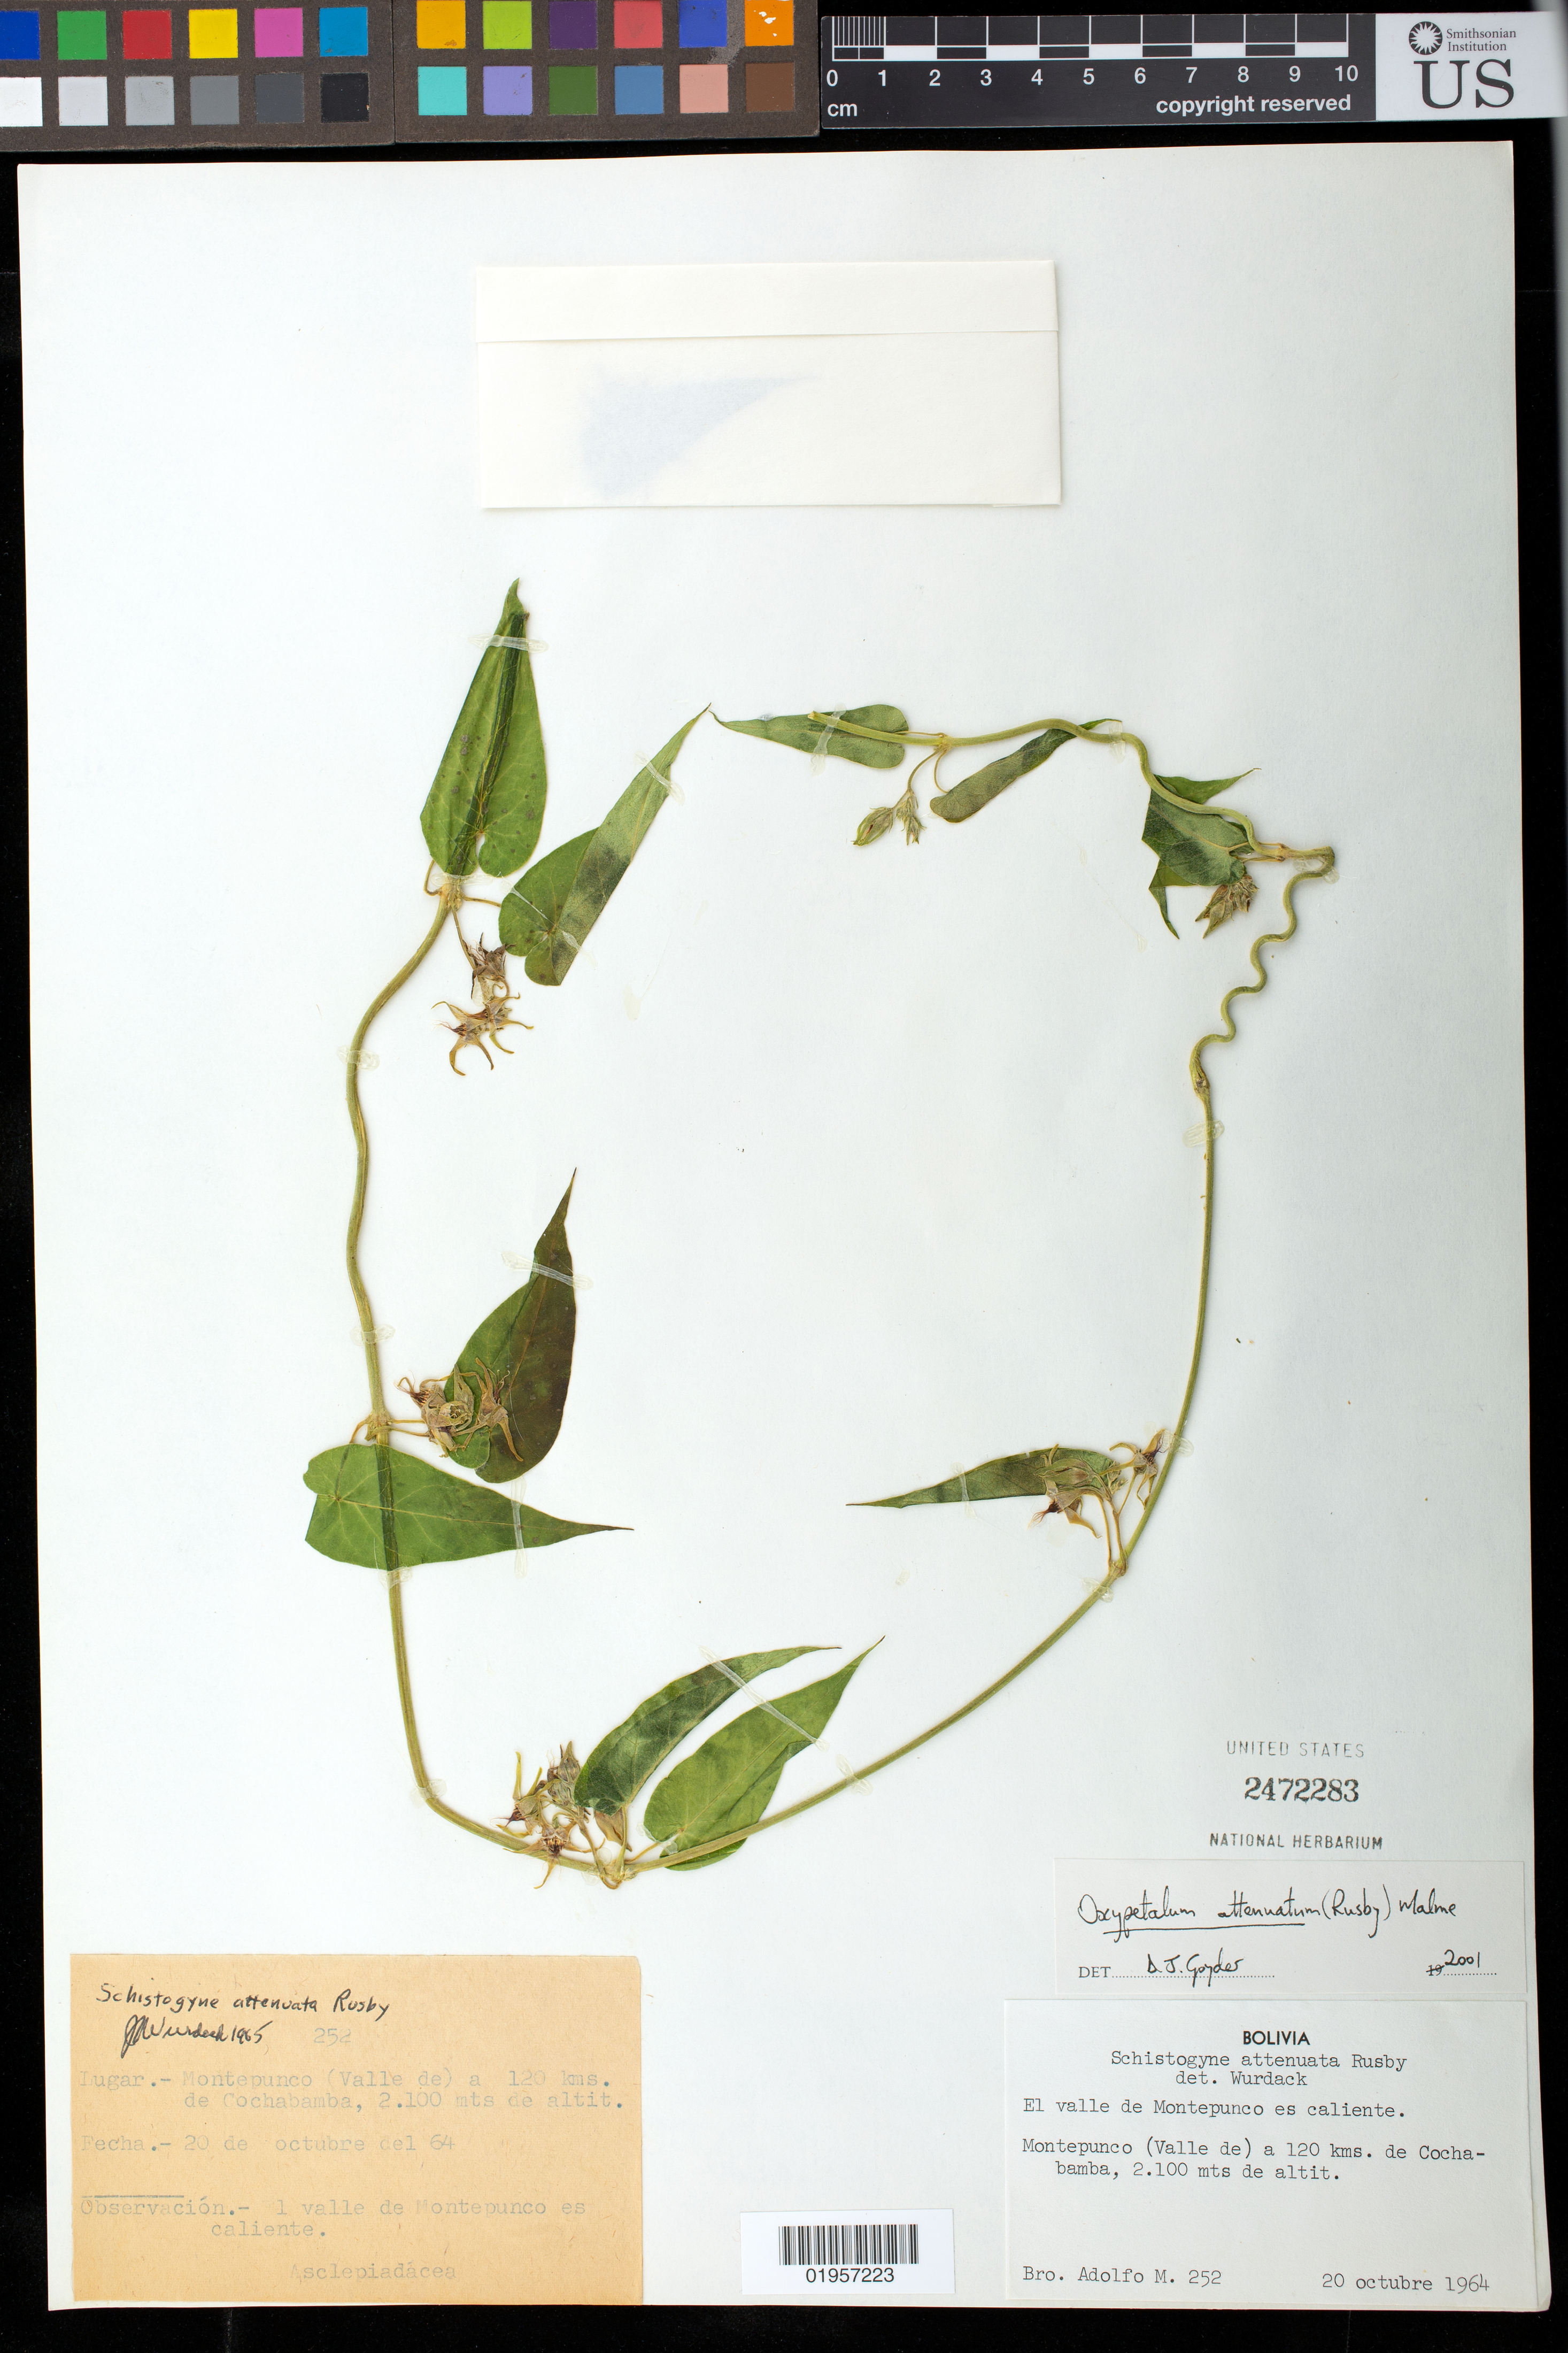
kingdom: Plantae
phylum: Tracheophyta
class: Magnoliopsida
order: Gentianales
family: Apocynaceae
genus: Oxypetalum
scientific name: Oxypetalum attenuatum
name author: (Rusby) Malme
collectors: Bro. Adolfo M.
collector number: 252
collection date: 1964-10-20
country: Bolivia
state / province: Cochabamba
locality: El valle de Montepunco es caliente. Montepunco (Valle de) a 120 kms de Cochabamba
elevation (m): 2100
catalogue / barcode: US 2472283